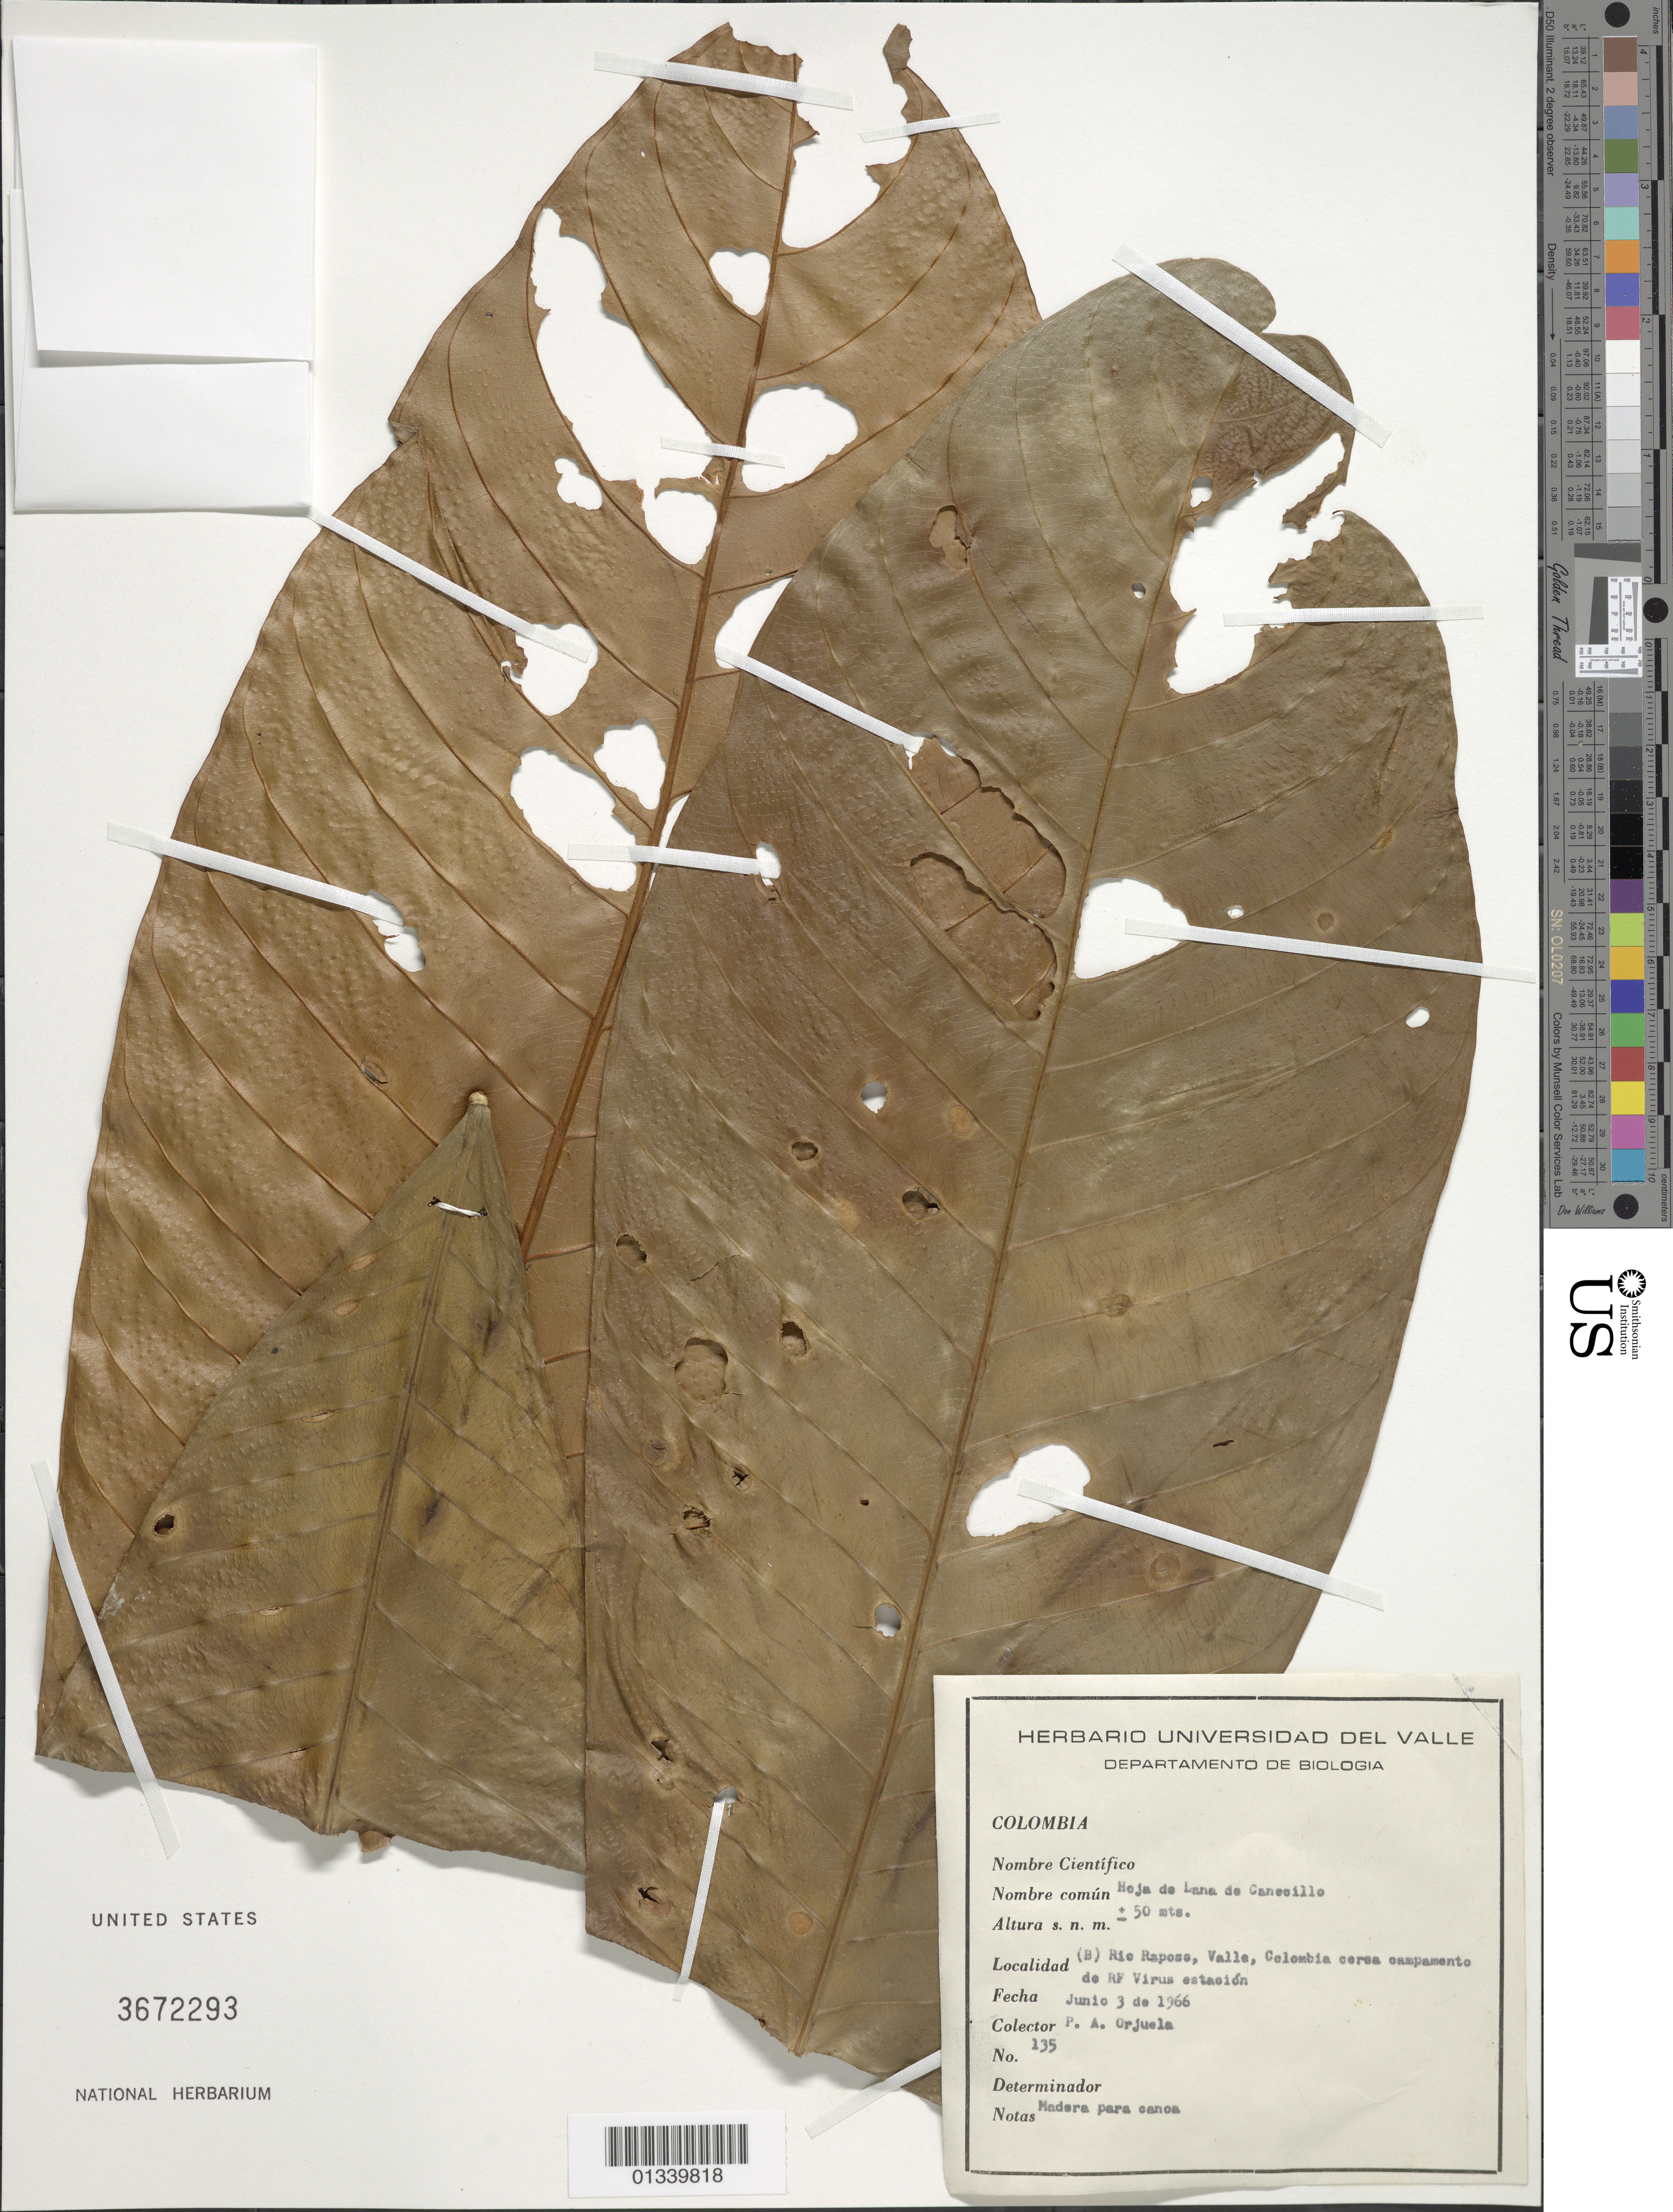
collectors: P. A. Orjuela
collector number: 135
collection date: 1966-06-03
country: Colombia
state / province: Valle del Cauca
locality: (B) Rio Raposo, cerca campamento RF Virus estacion.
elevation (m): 50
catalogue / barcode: US 3672293